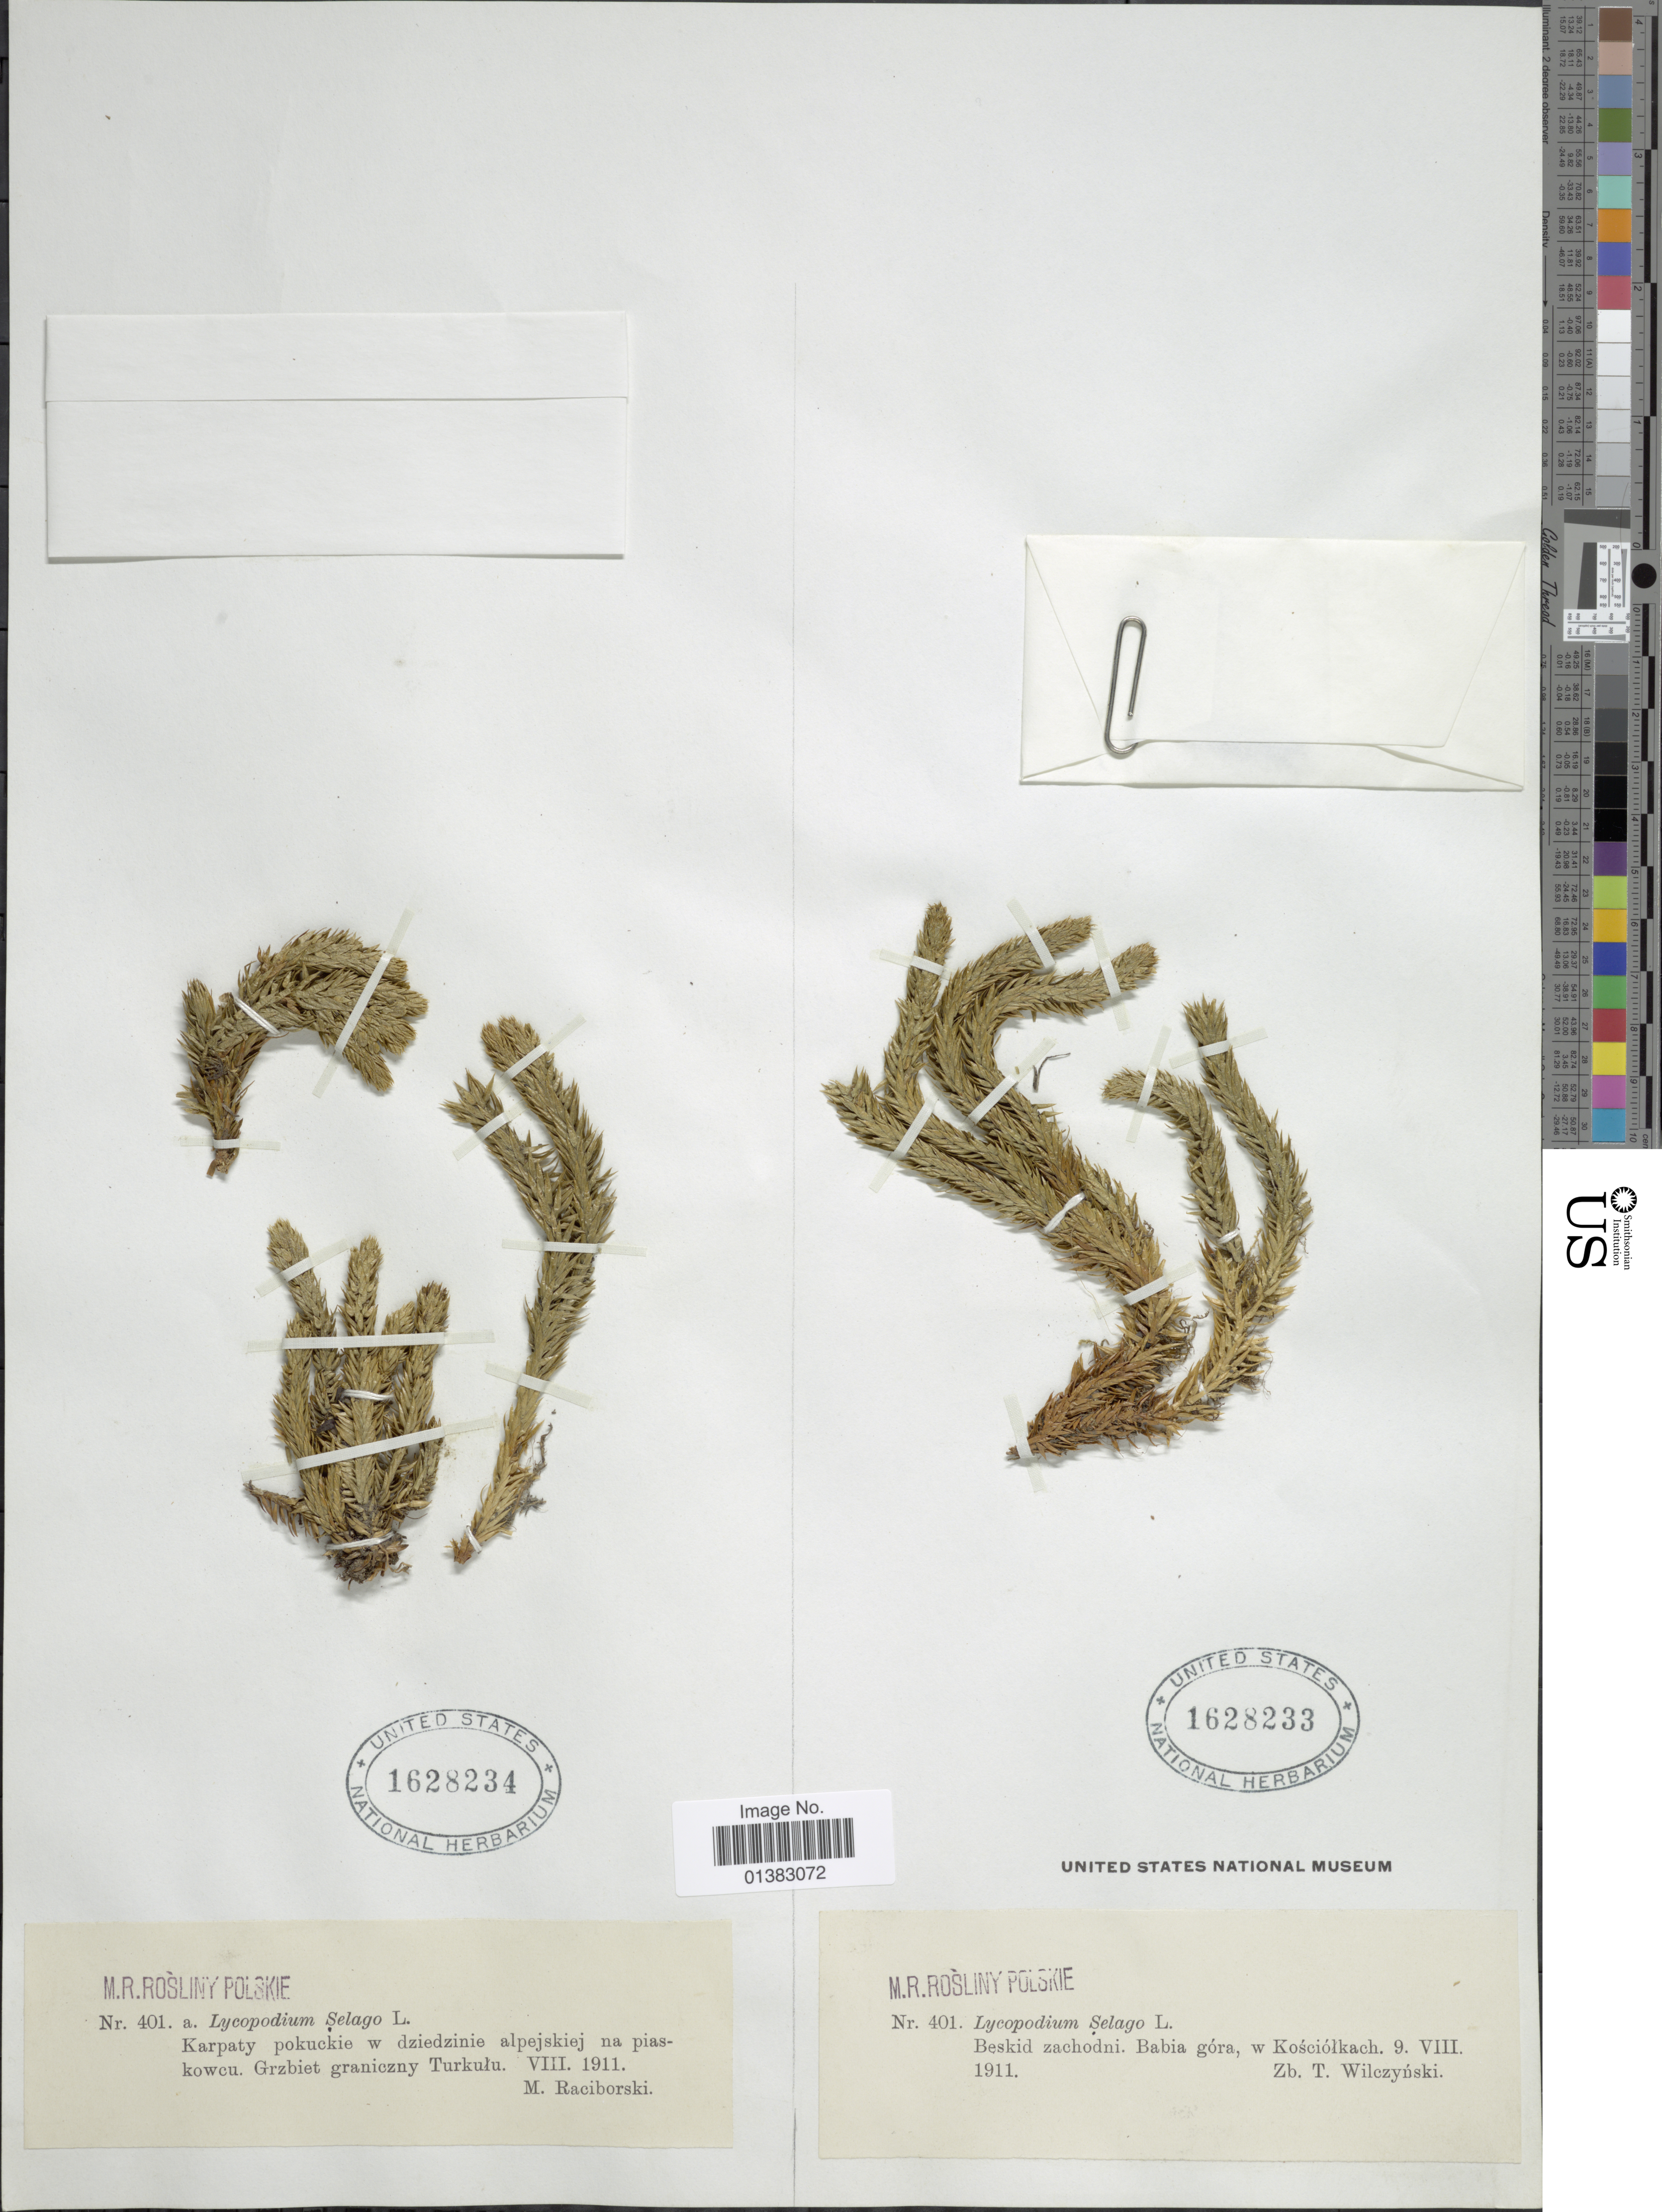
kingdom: Plantae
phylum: Tracheophyta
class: Lycopodiopsida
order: Lycopodiales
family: Lycopodiaceae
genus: Huperzia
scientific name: Huperzia selago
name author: (L.) Bernh. ex Schrank & Mart.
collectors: Z. Wilczynski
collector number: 401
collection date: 1911-08-09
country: Poland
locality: Beskid zachodni. Babia góra, w Kosciólkach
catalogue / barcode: US 1628233